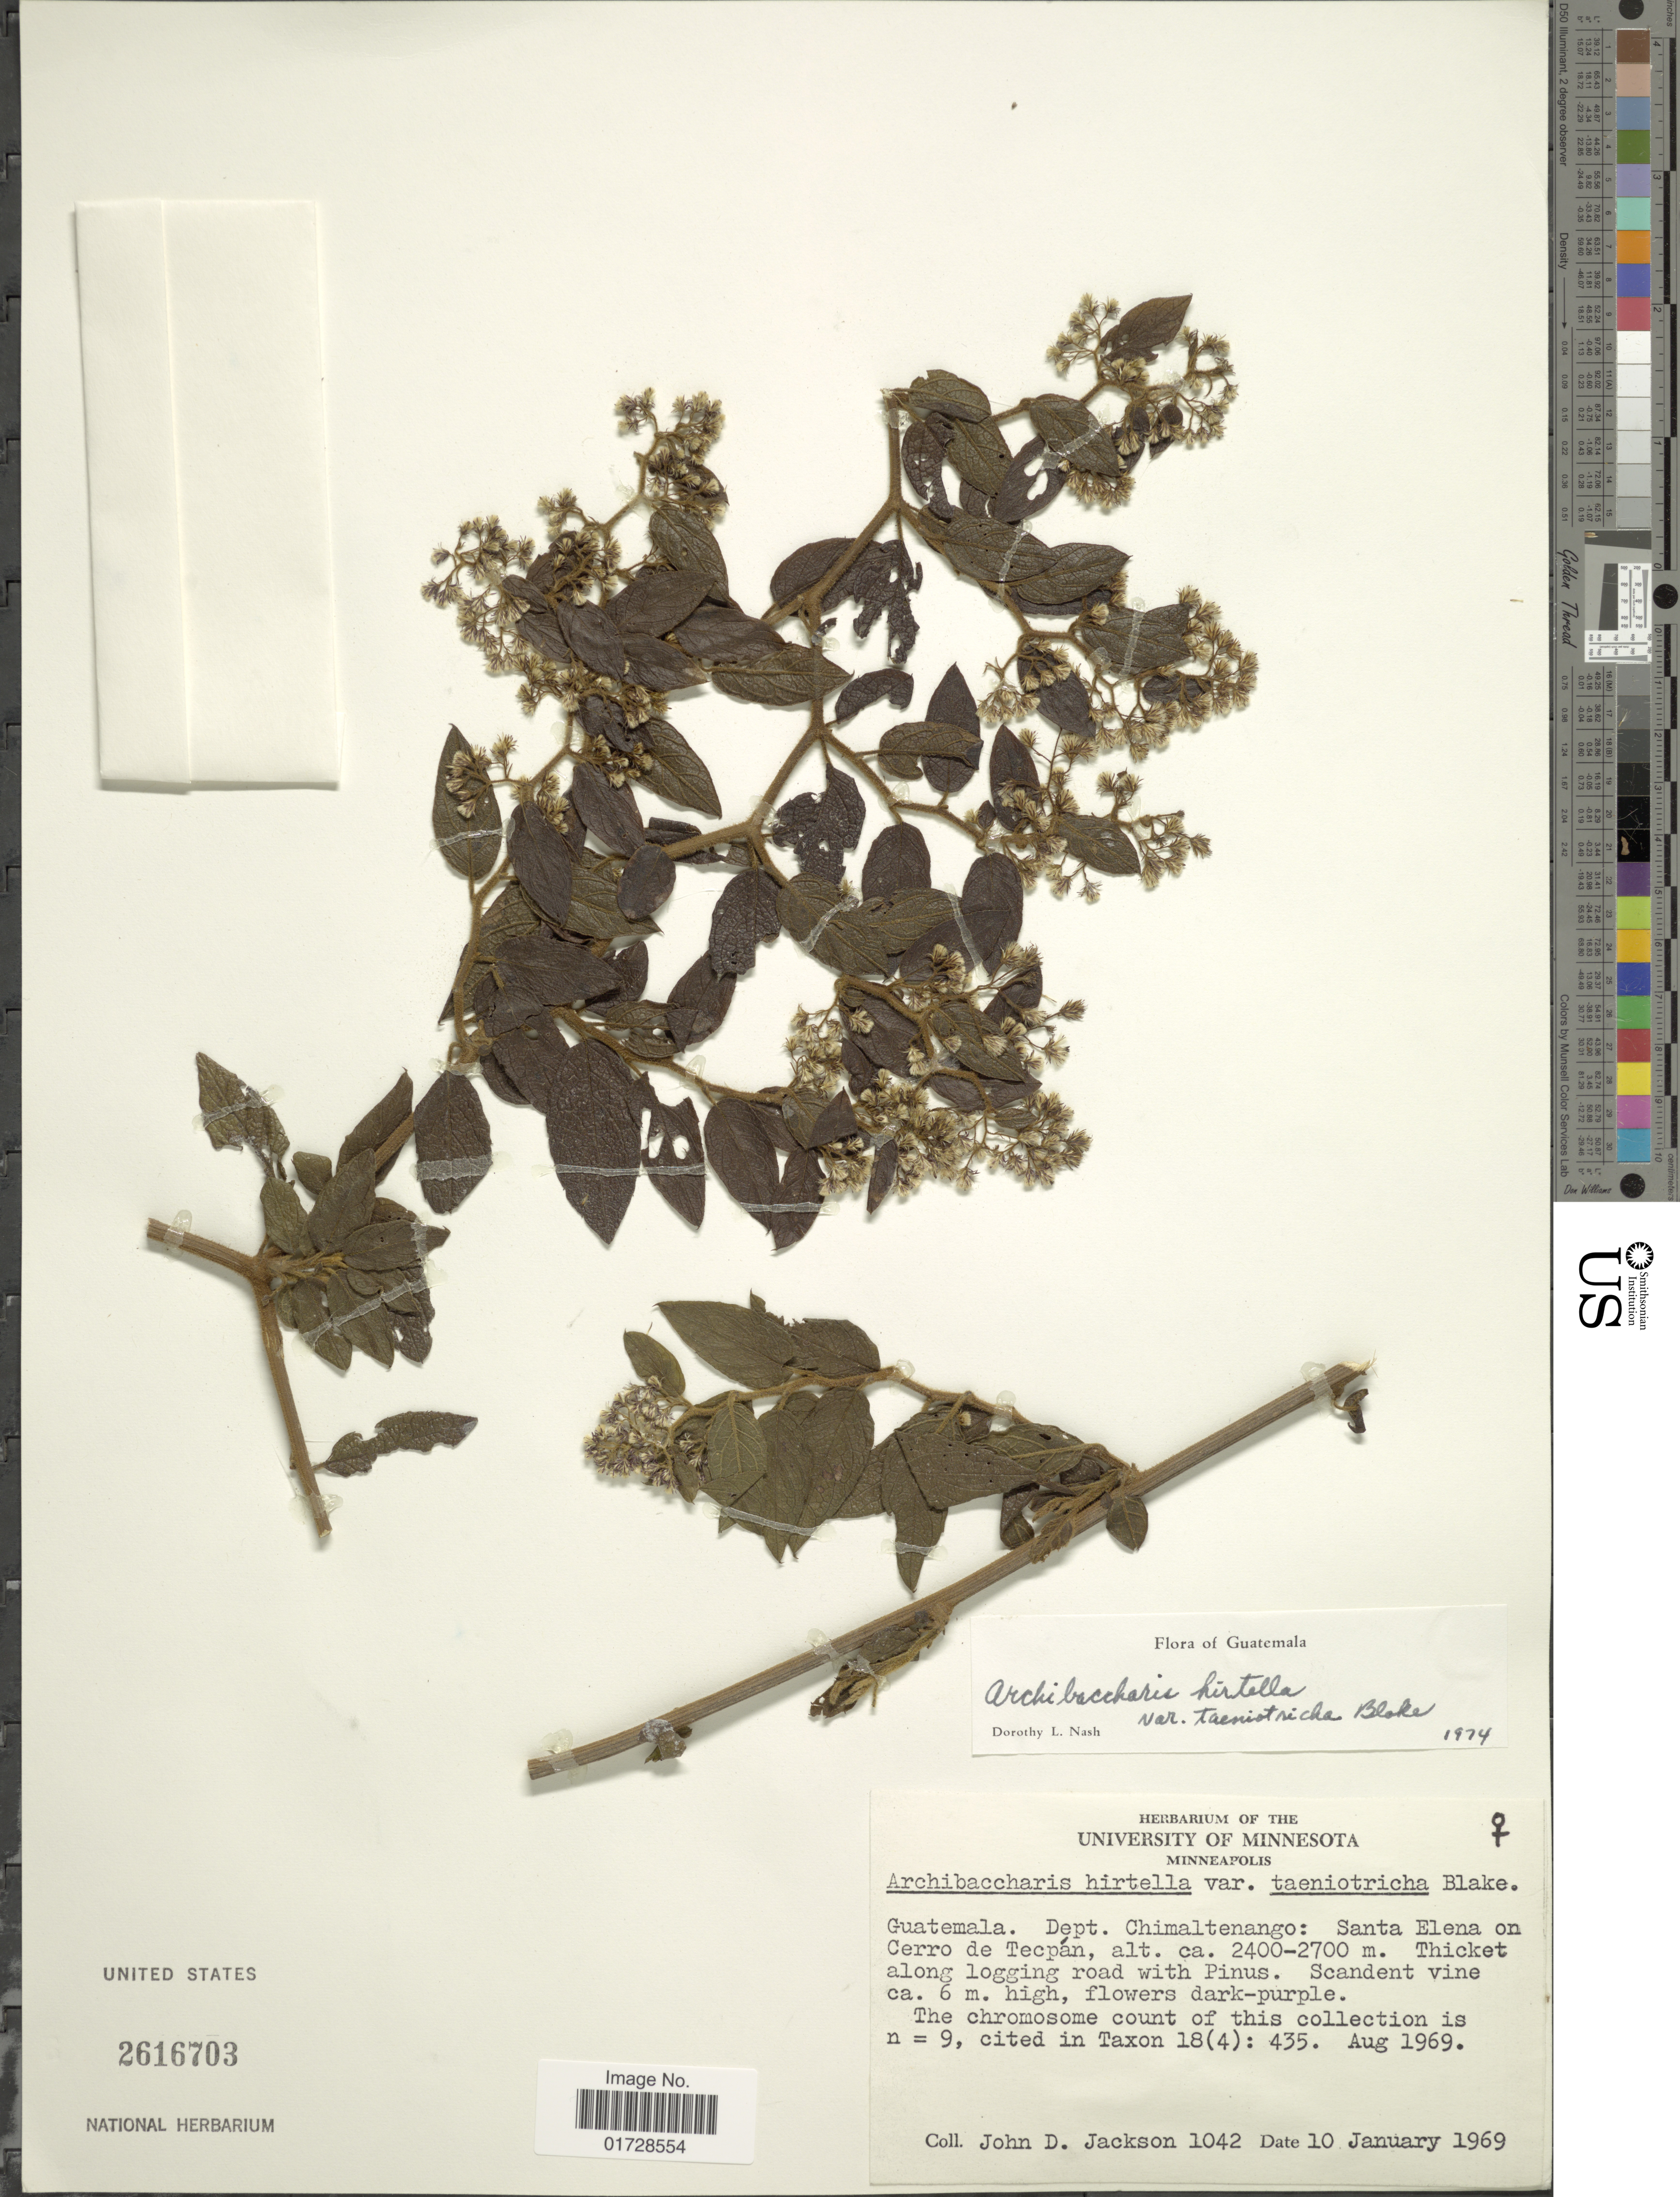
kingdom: Plantae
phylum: Tracheophyta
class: Magnoliopsida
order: Asterales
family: Asteraceae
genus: Archibaccharis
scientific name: Archibaccharis hirtella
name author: (DC.) Heering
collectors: J. Jackson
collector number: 1042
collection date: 1969-01-10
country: Guatemala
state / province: Chimaltenango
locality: Santa Elena on Cerro de Tecpan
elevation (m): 2400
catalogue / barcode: US 2616703